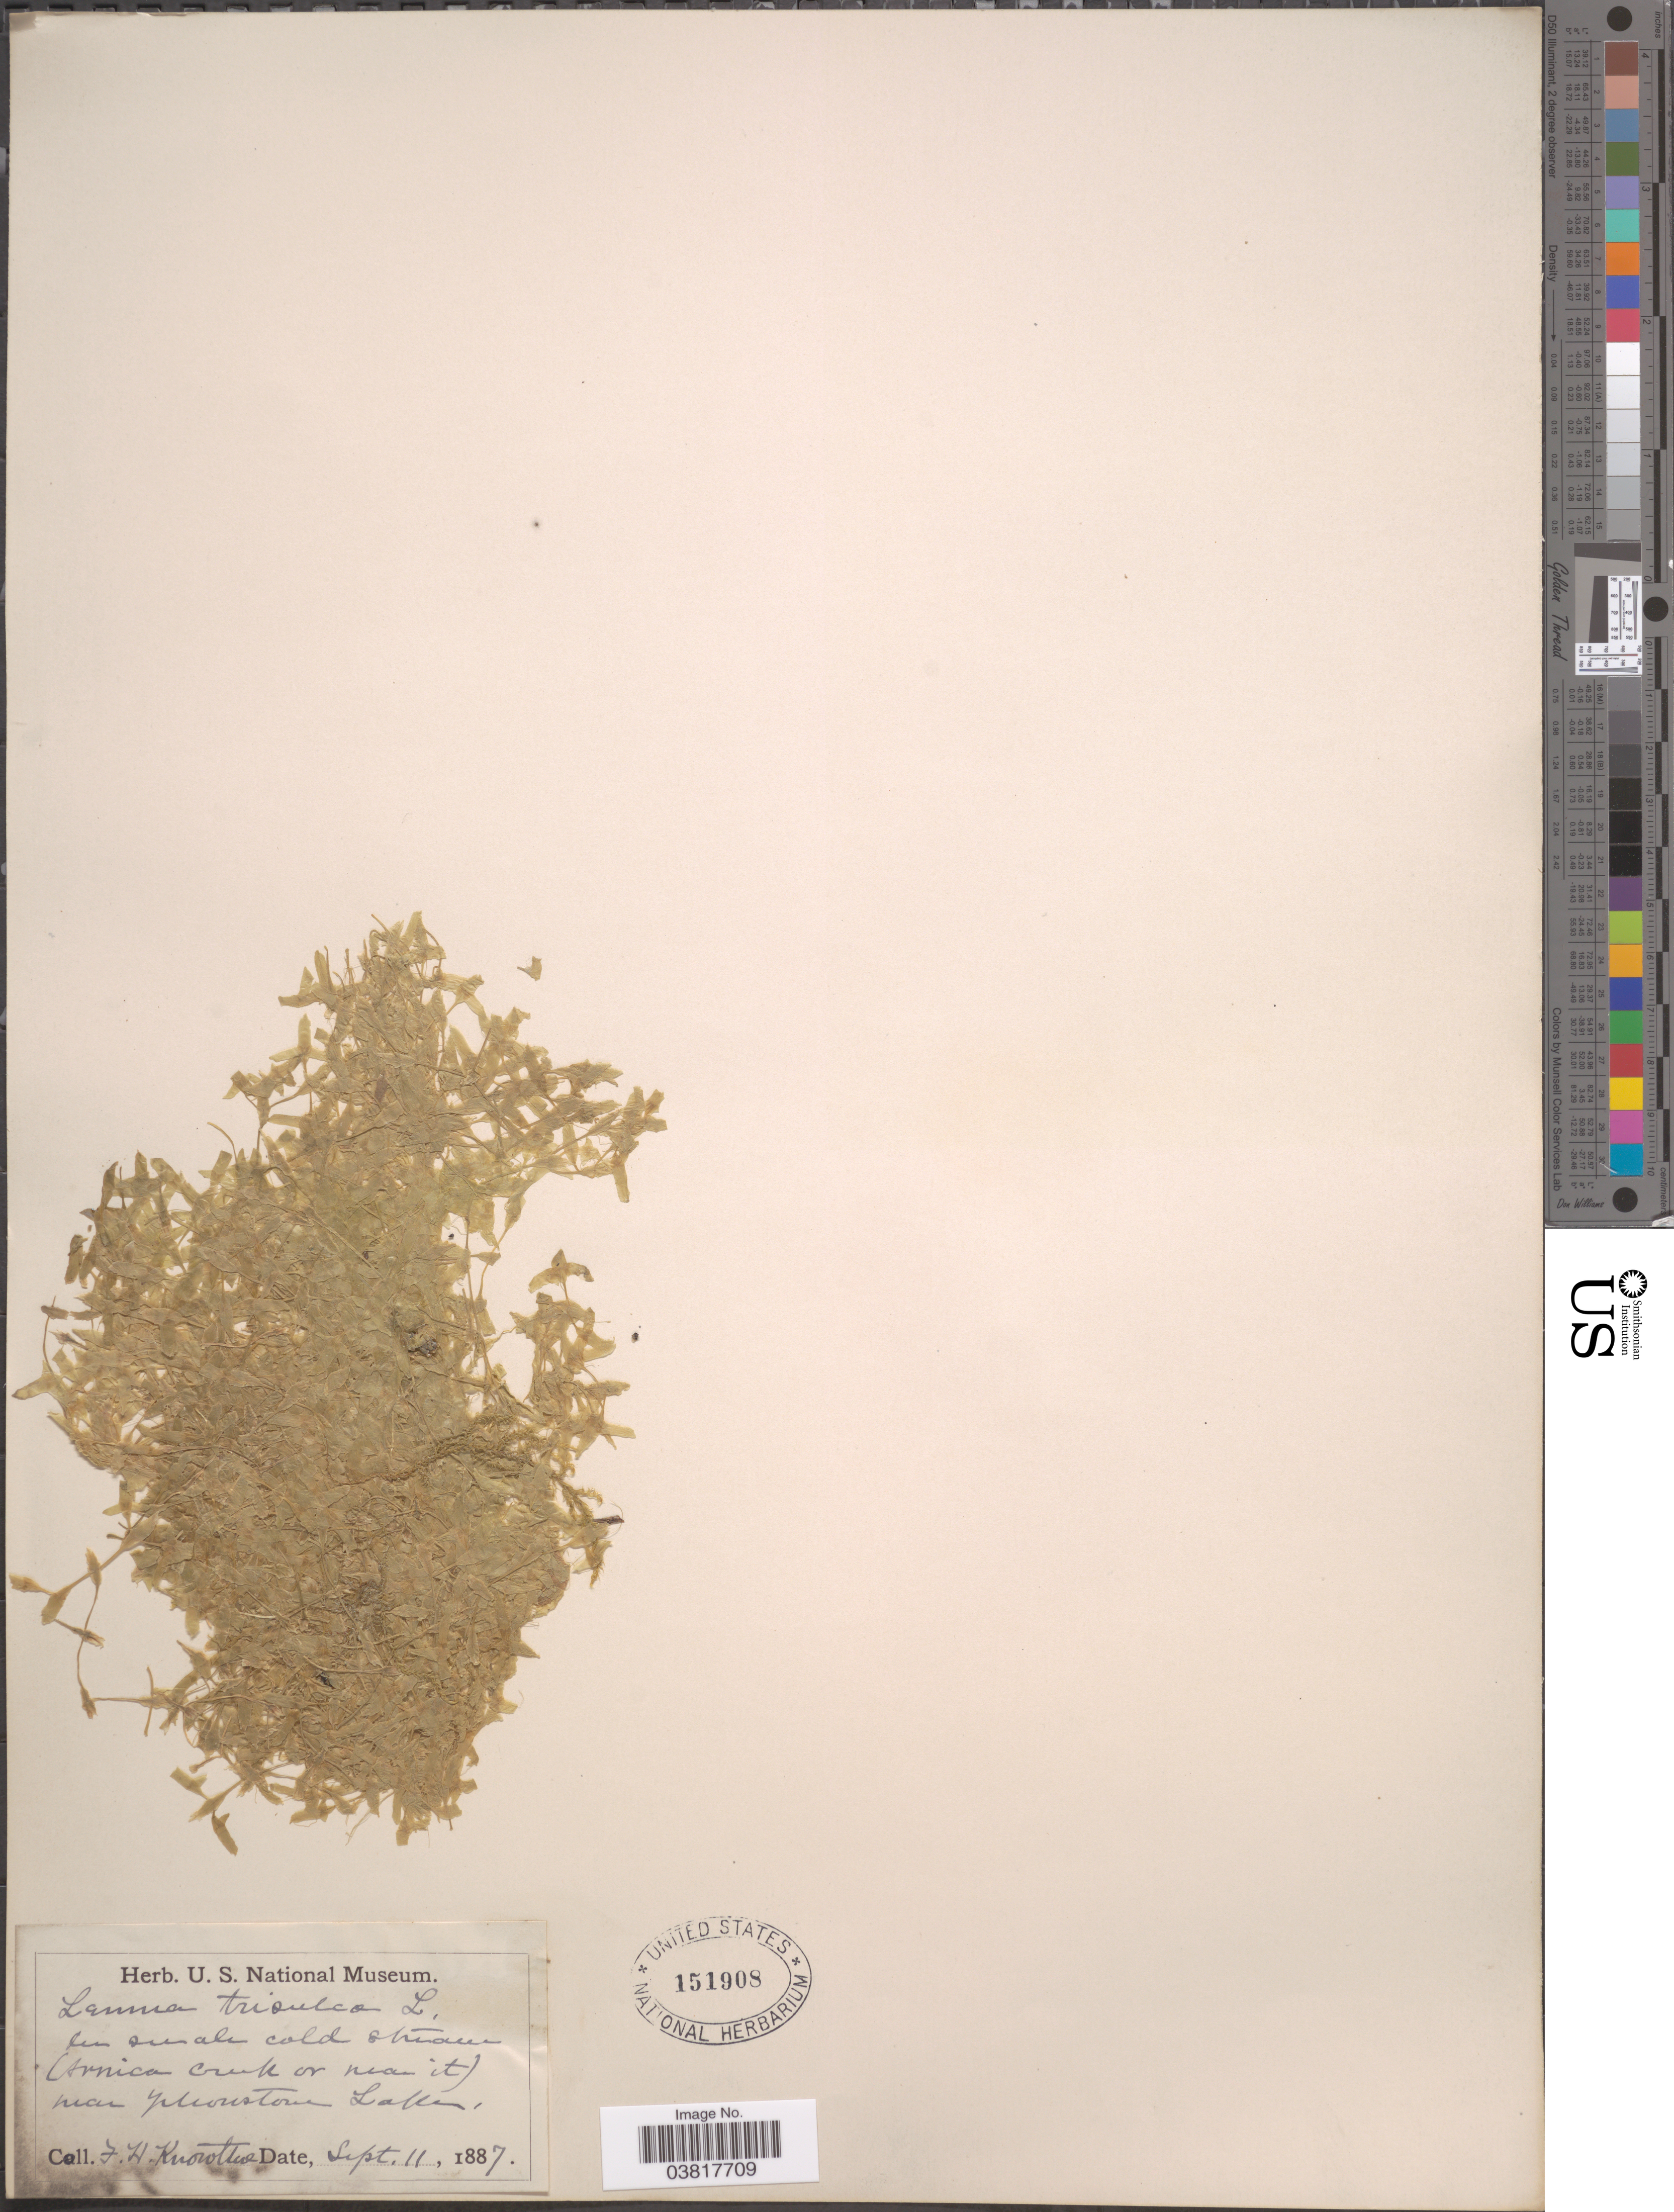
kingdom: Plantae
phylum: Tracheophyta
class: Liliopsida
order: Alismatales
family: Araceae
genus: Lemna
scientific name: Lemna trisulca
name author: L.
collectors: F. H. Knowlton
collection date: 1887-09-11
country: United States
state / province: Wyoming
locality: (Arnica Creek or near it) near Yellowstone Lake.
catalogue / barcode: US 151908